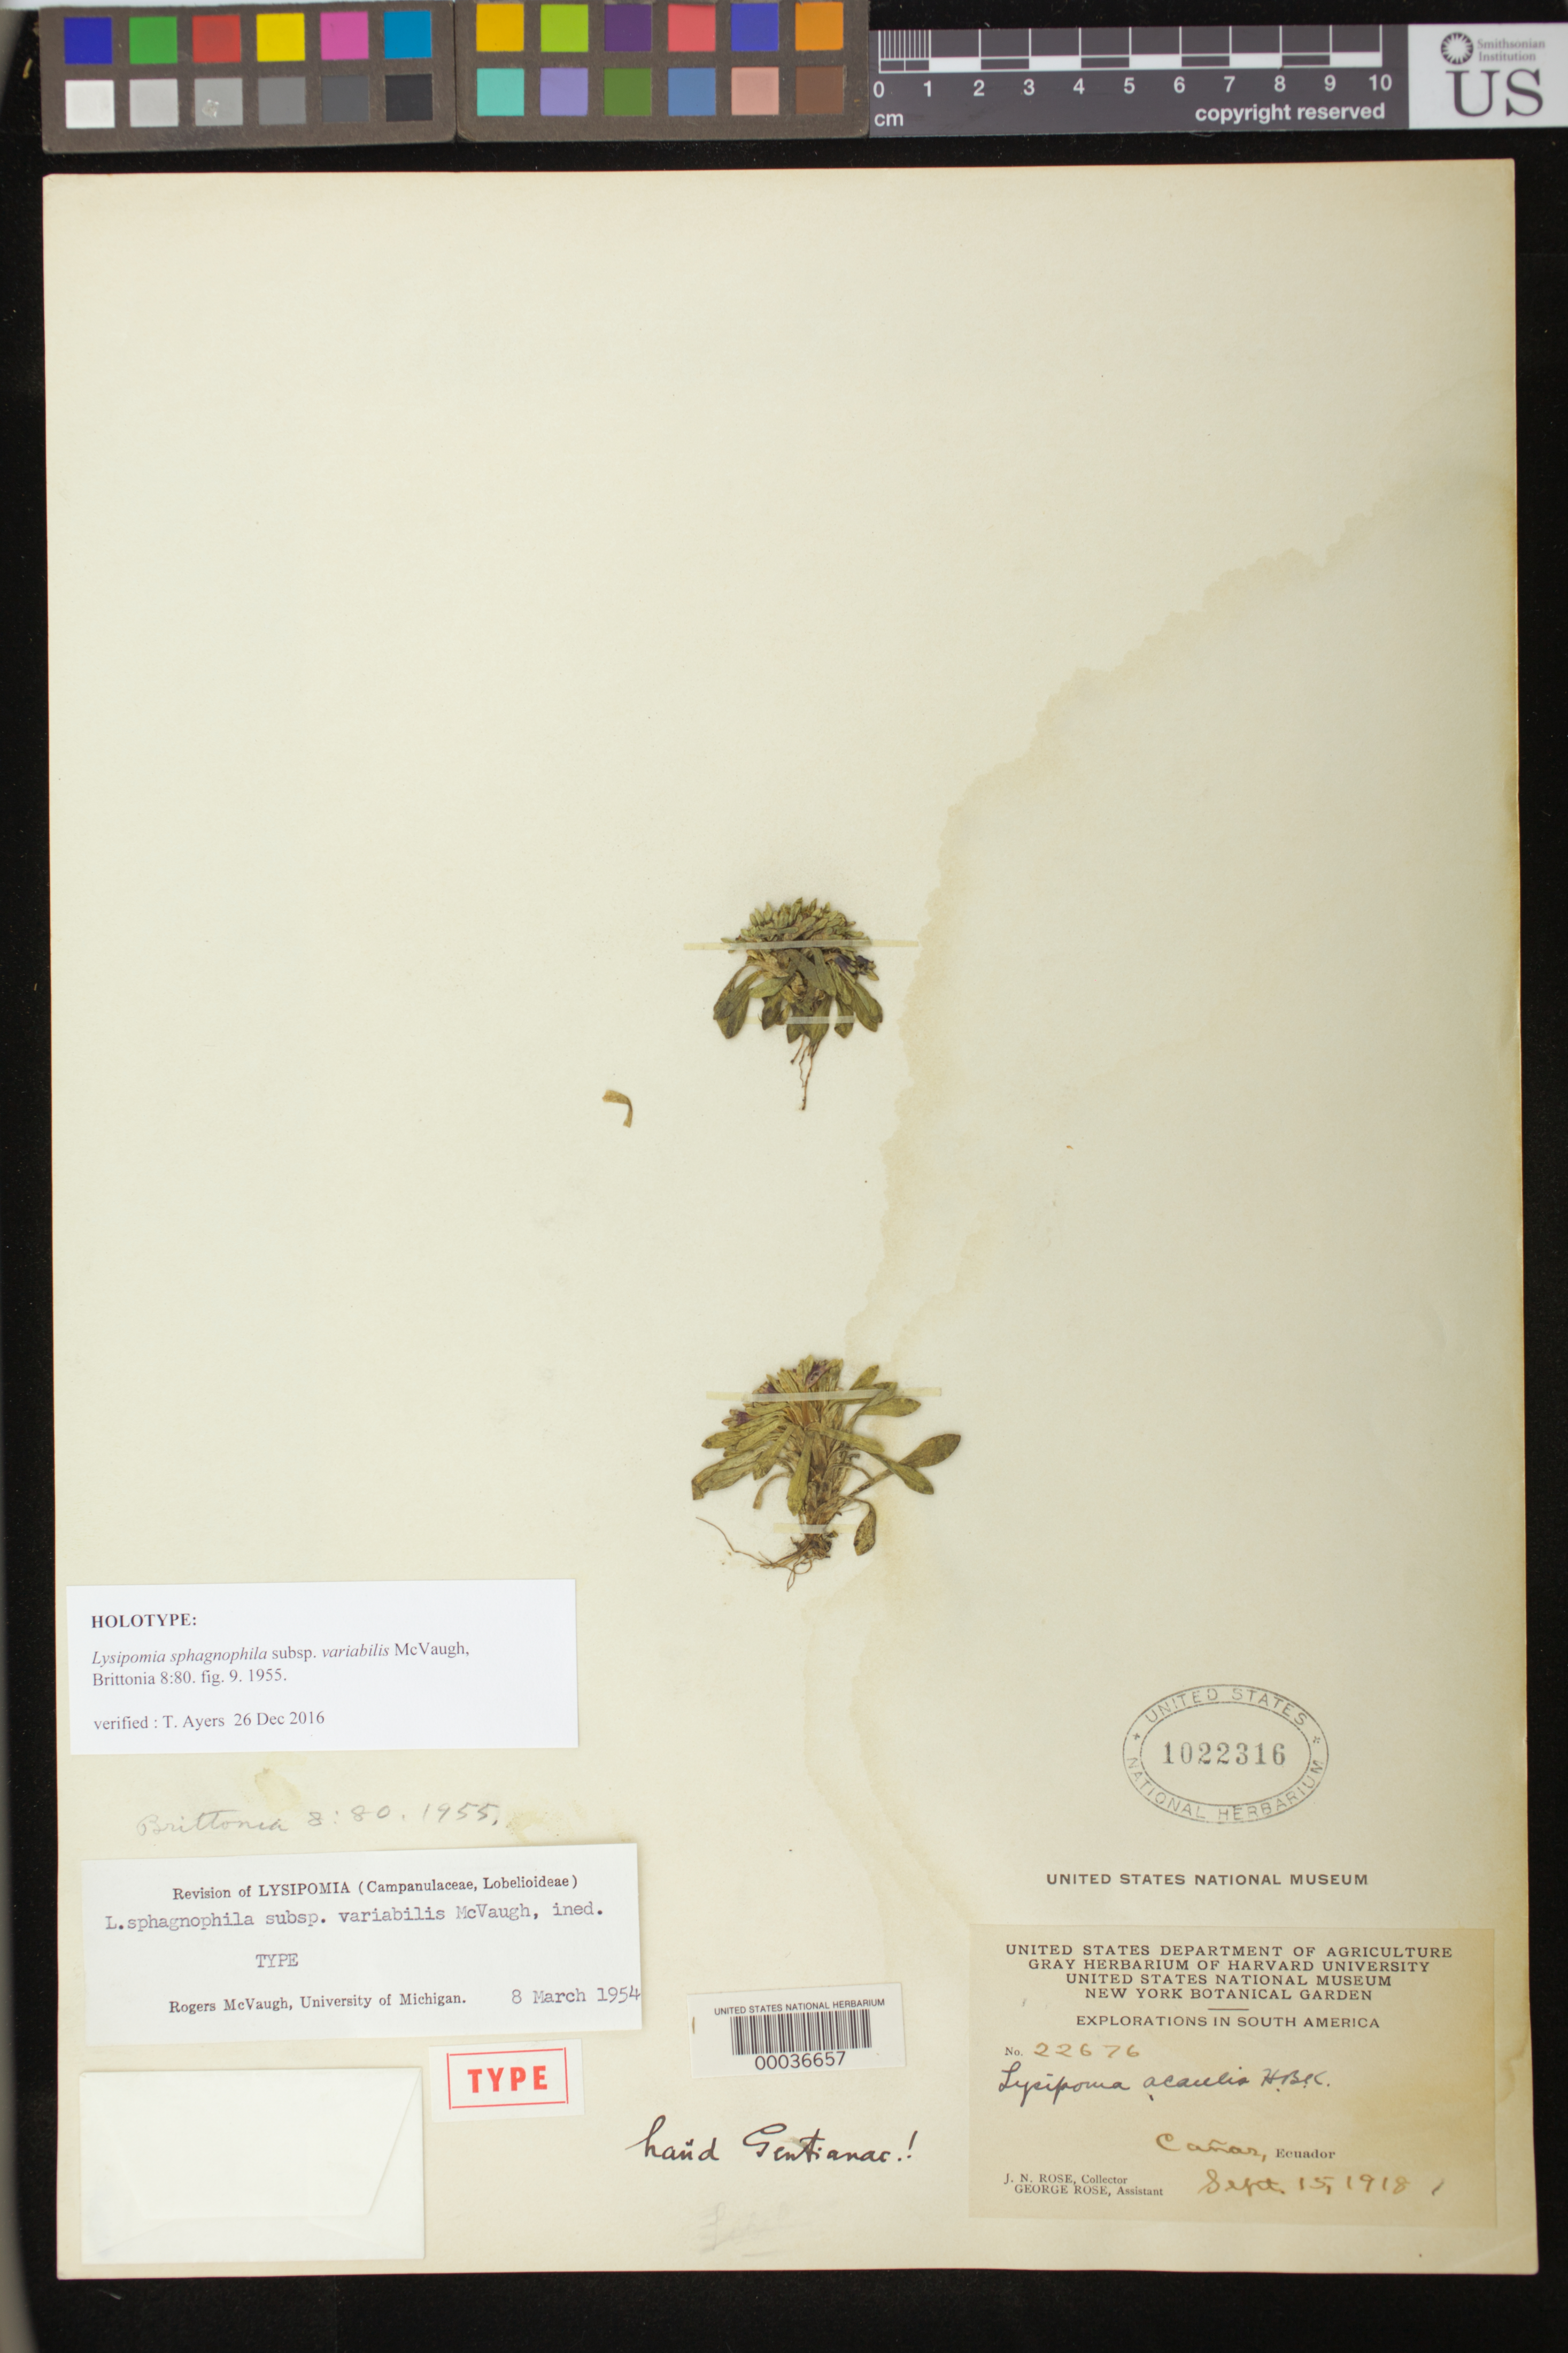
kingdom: Plantae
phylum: Tracheophyta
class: Magnoliopsida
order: Asterales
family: Campanulaceae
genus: Lysipomia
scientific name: Lysipomia sphagnophila subsp. variabilis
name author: McVaugh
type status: Holotype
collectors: J. N. Rose & G. Rose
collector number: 22676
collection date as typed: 15 Sep 1918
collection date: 1918-09-15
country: Ecuador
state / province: Cañar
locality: Canar.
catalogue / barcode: US 1022316